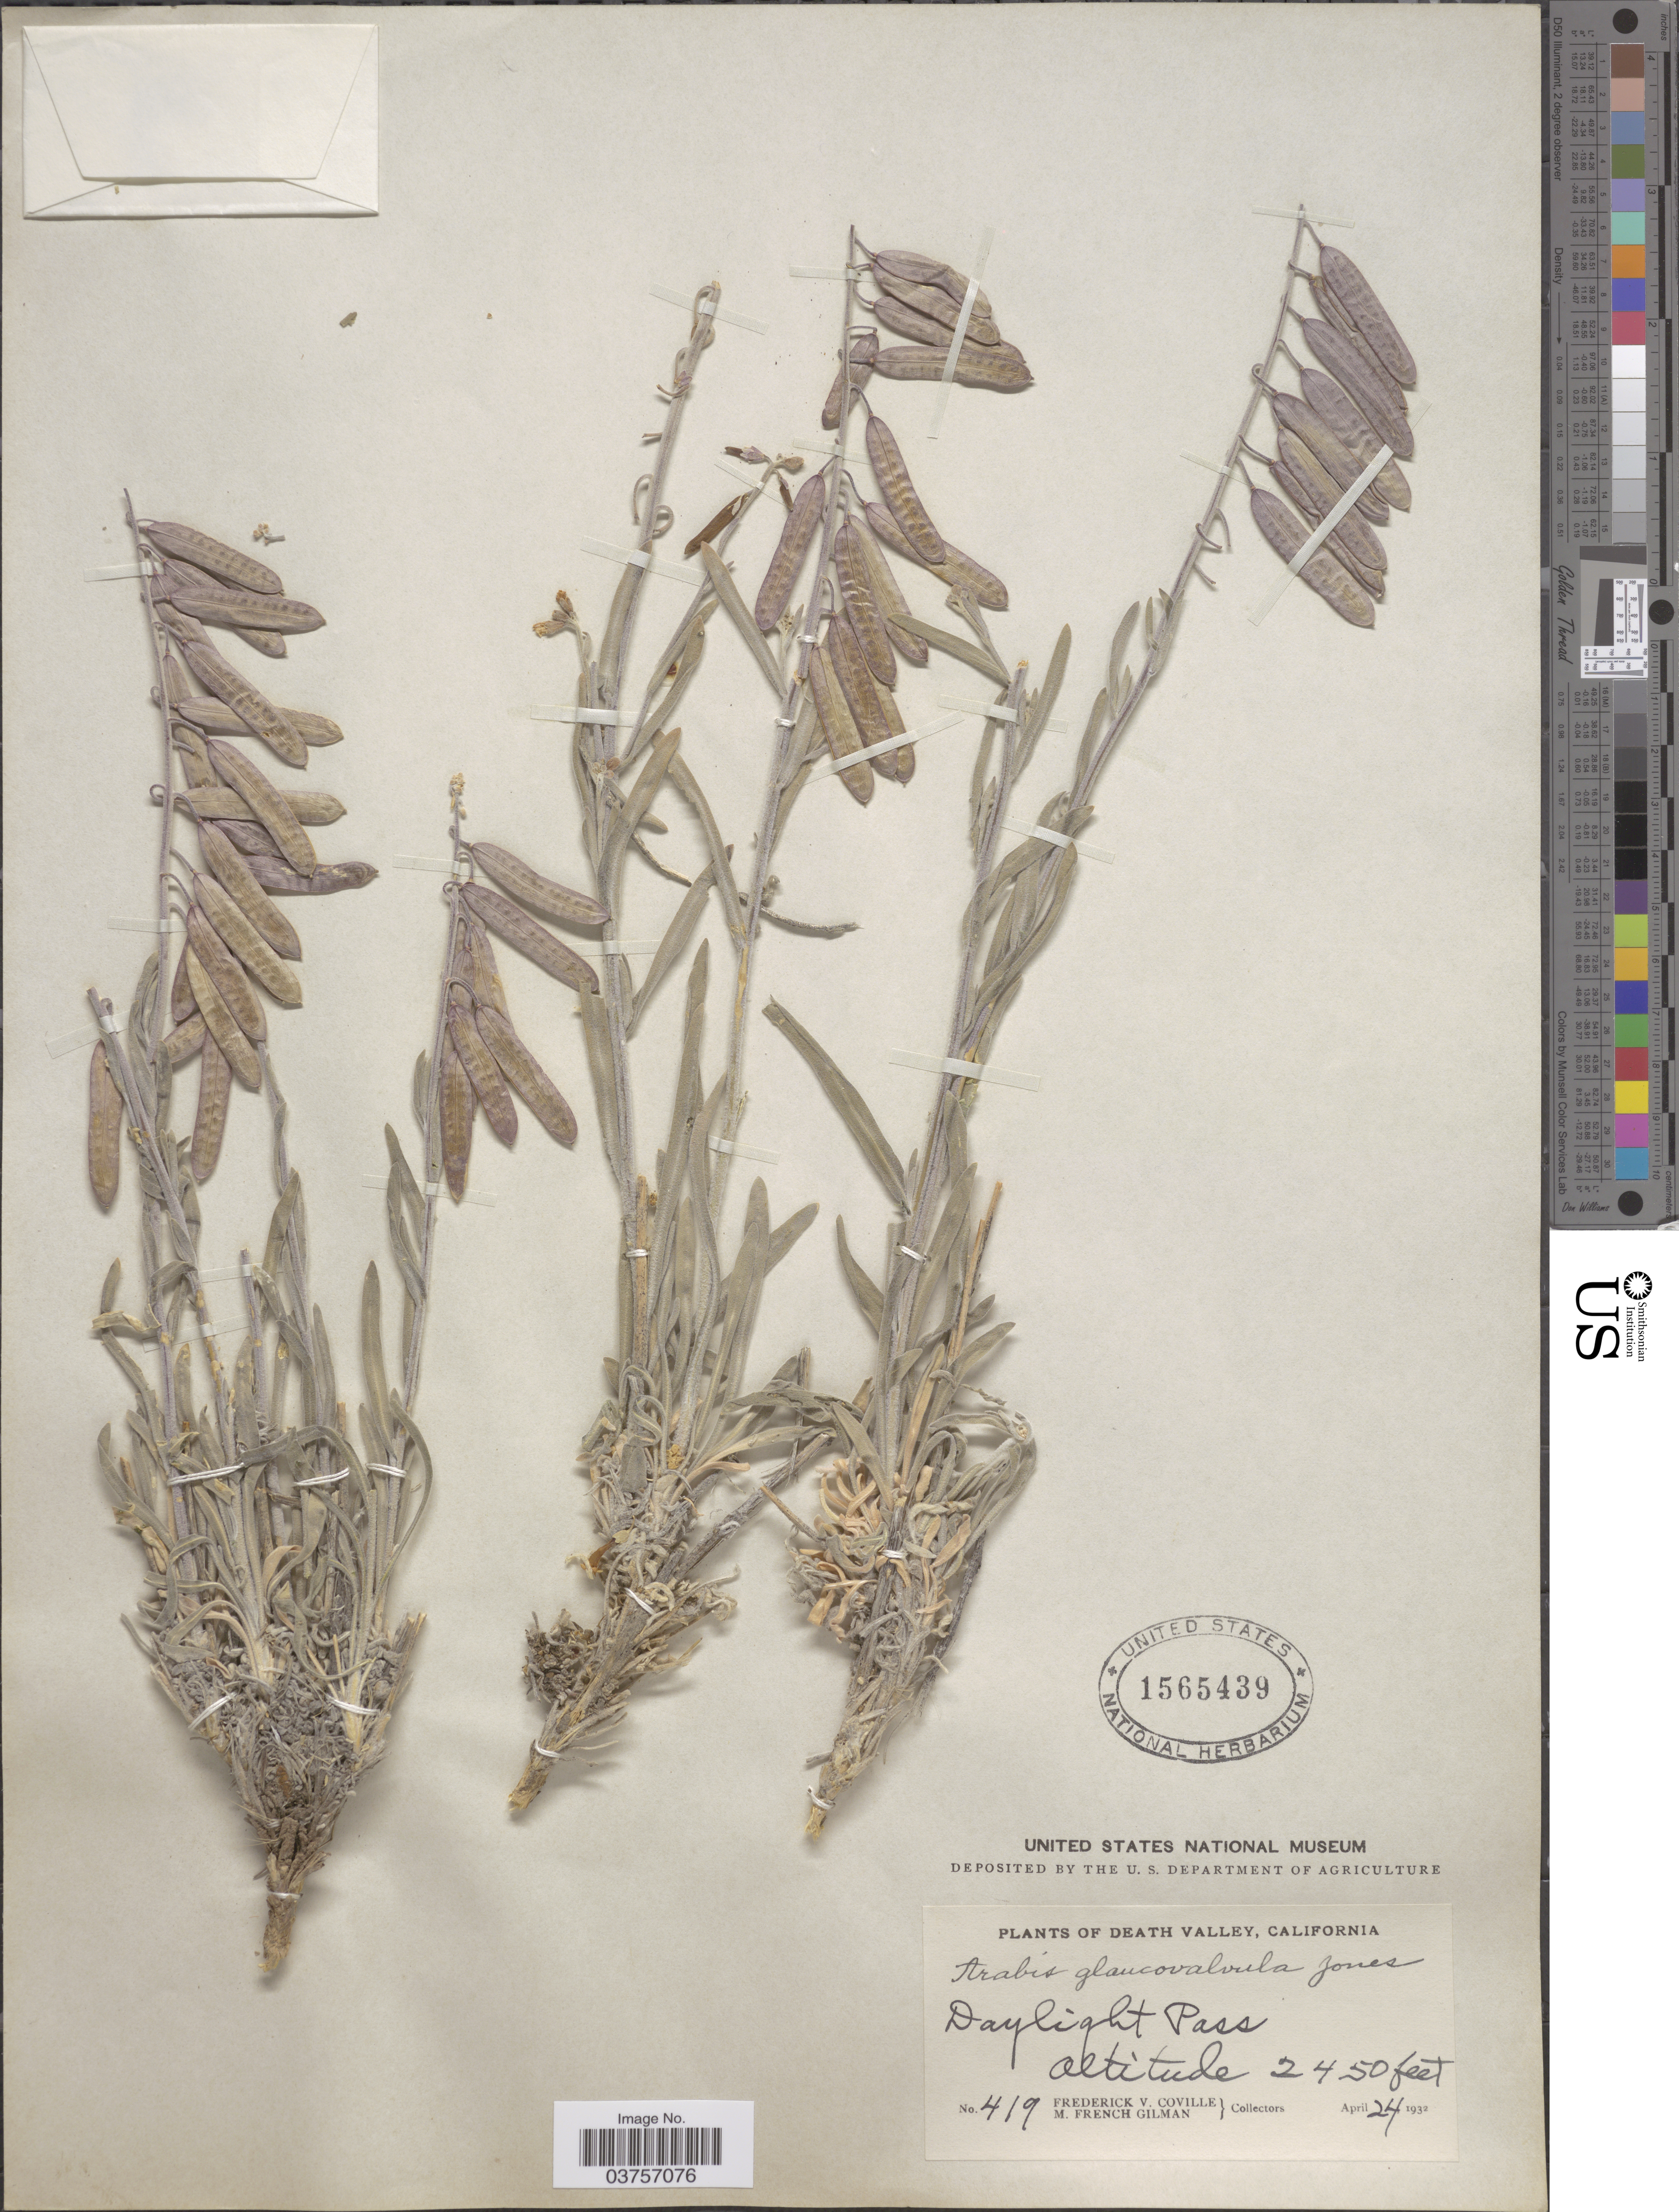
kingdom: Plantae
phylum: Tracheophyta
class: Magnoliopsida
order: Brassicales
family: Brassicaceae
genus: Arabis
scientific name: Arabis glaucovalvula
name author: M.E. Jones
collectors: F. V. Coville & M. F. Gilman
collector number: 419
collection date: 1932-04-24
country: United States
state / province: California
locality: Death Valley. Daylight Pass.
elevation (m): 747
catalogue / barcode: US 1565439